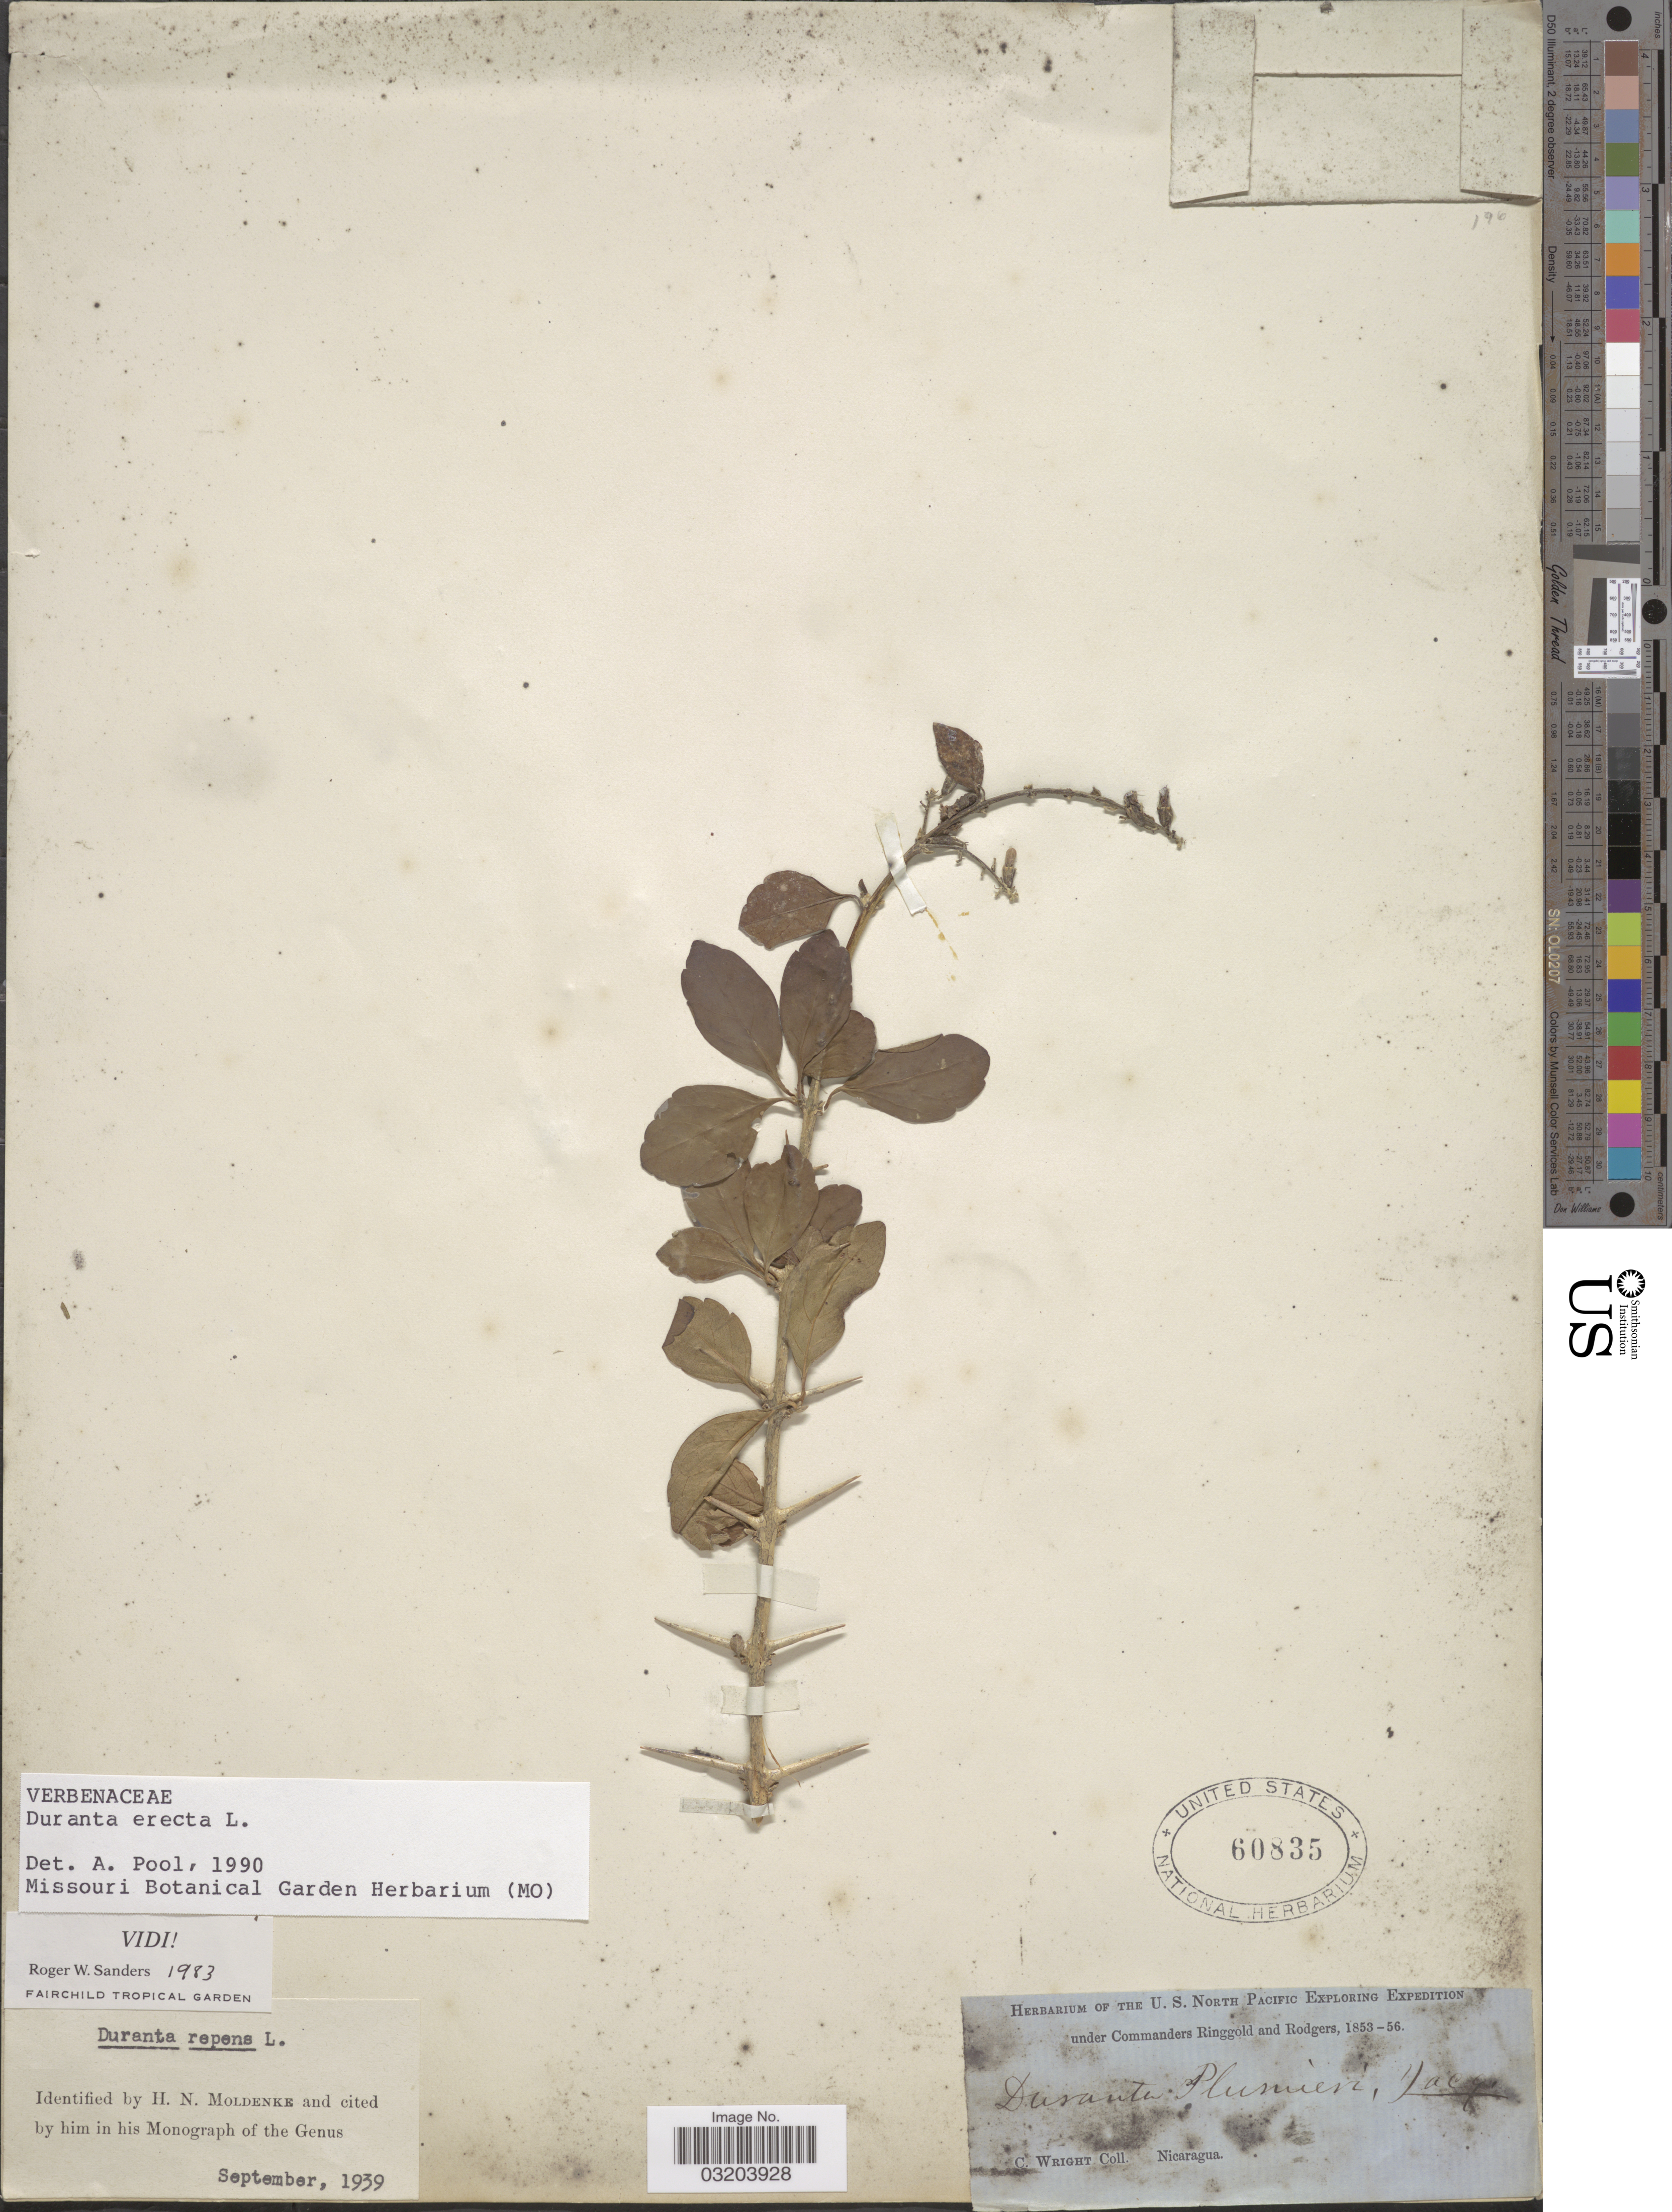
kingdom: Plantae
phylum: Tracheophyta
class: Magnoliopsida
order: Lamiales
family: Verbenaceae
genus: Duranta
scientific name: Duranta erecta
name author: L.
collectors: C. Wright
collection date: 1853/1856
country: Nicaragua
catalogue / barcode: US 60835